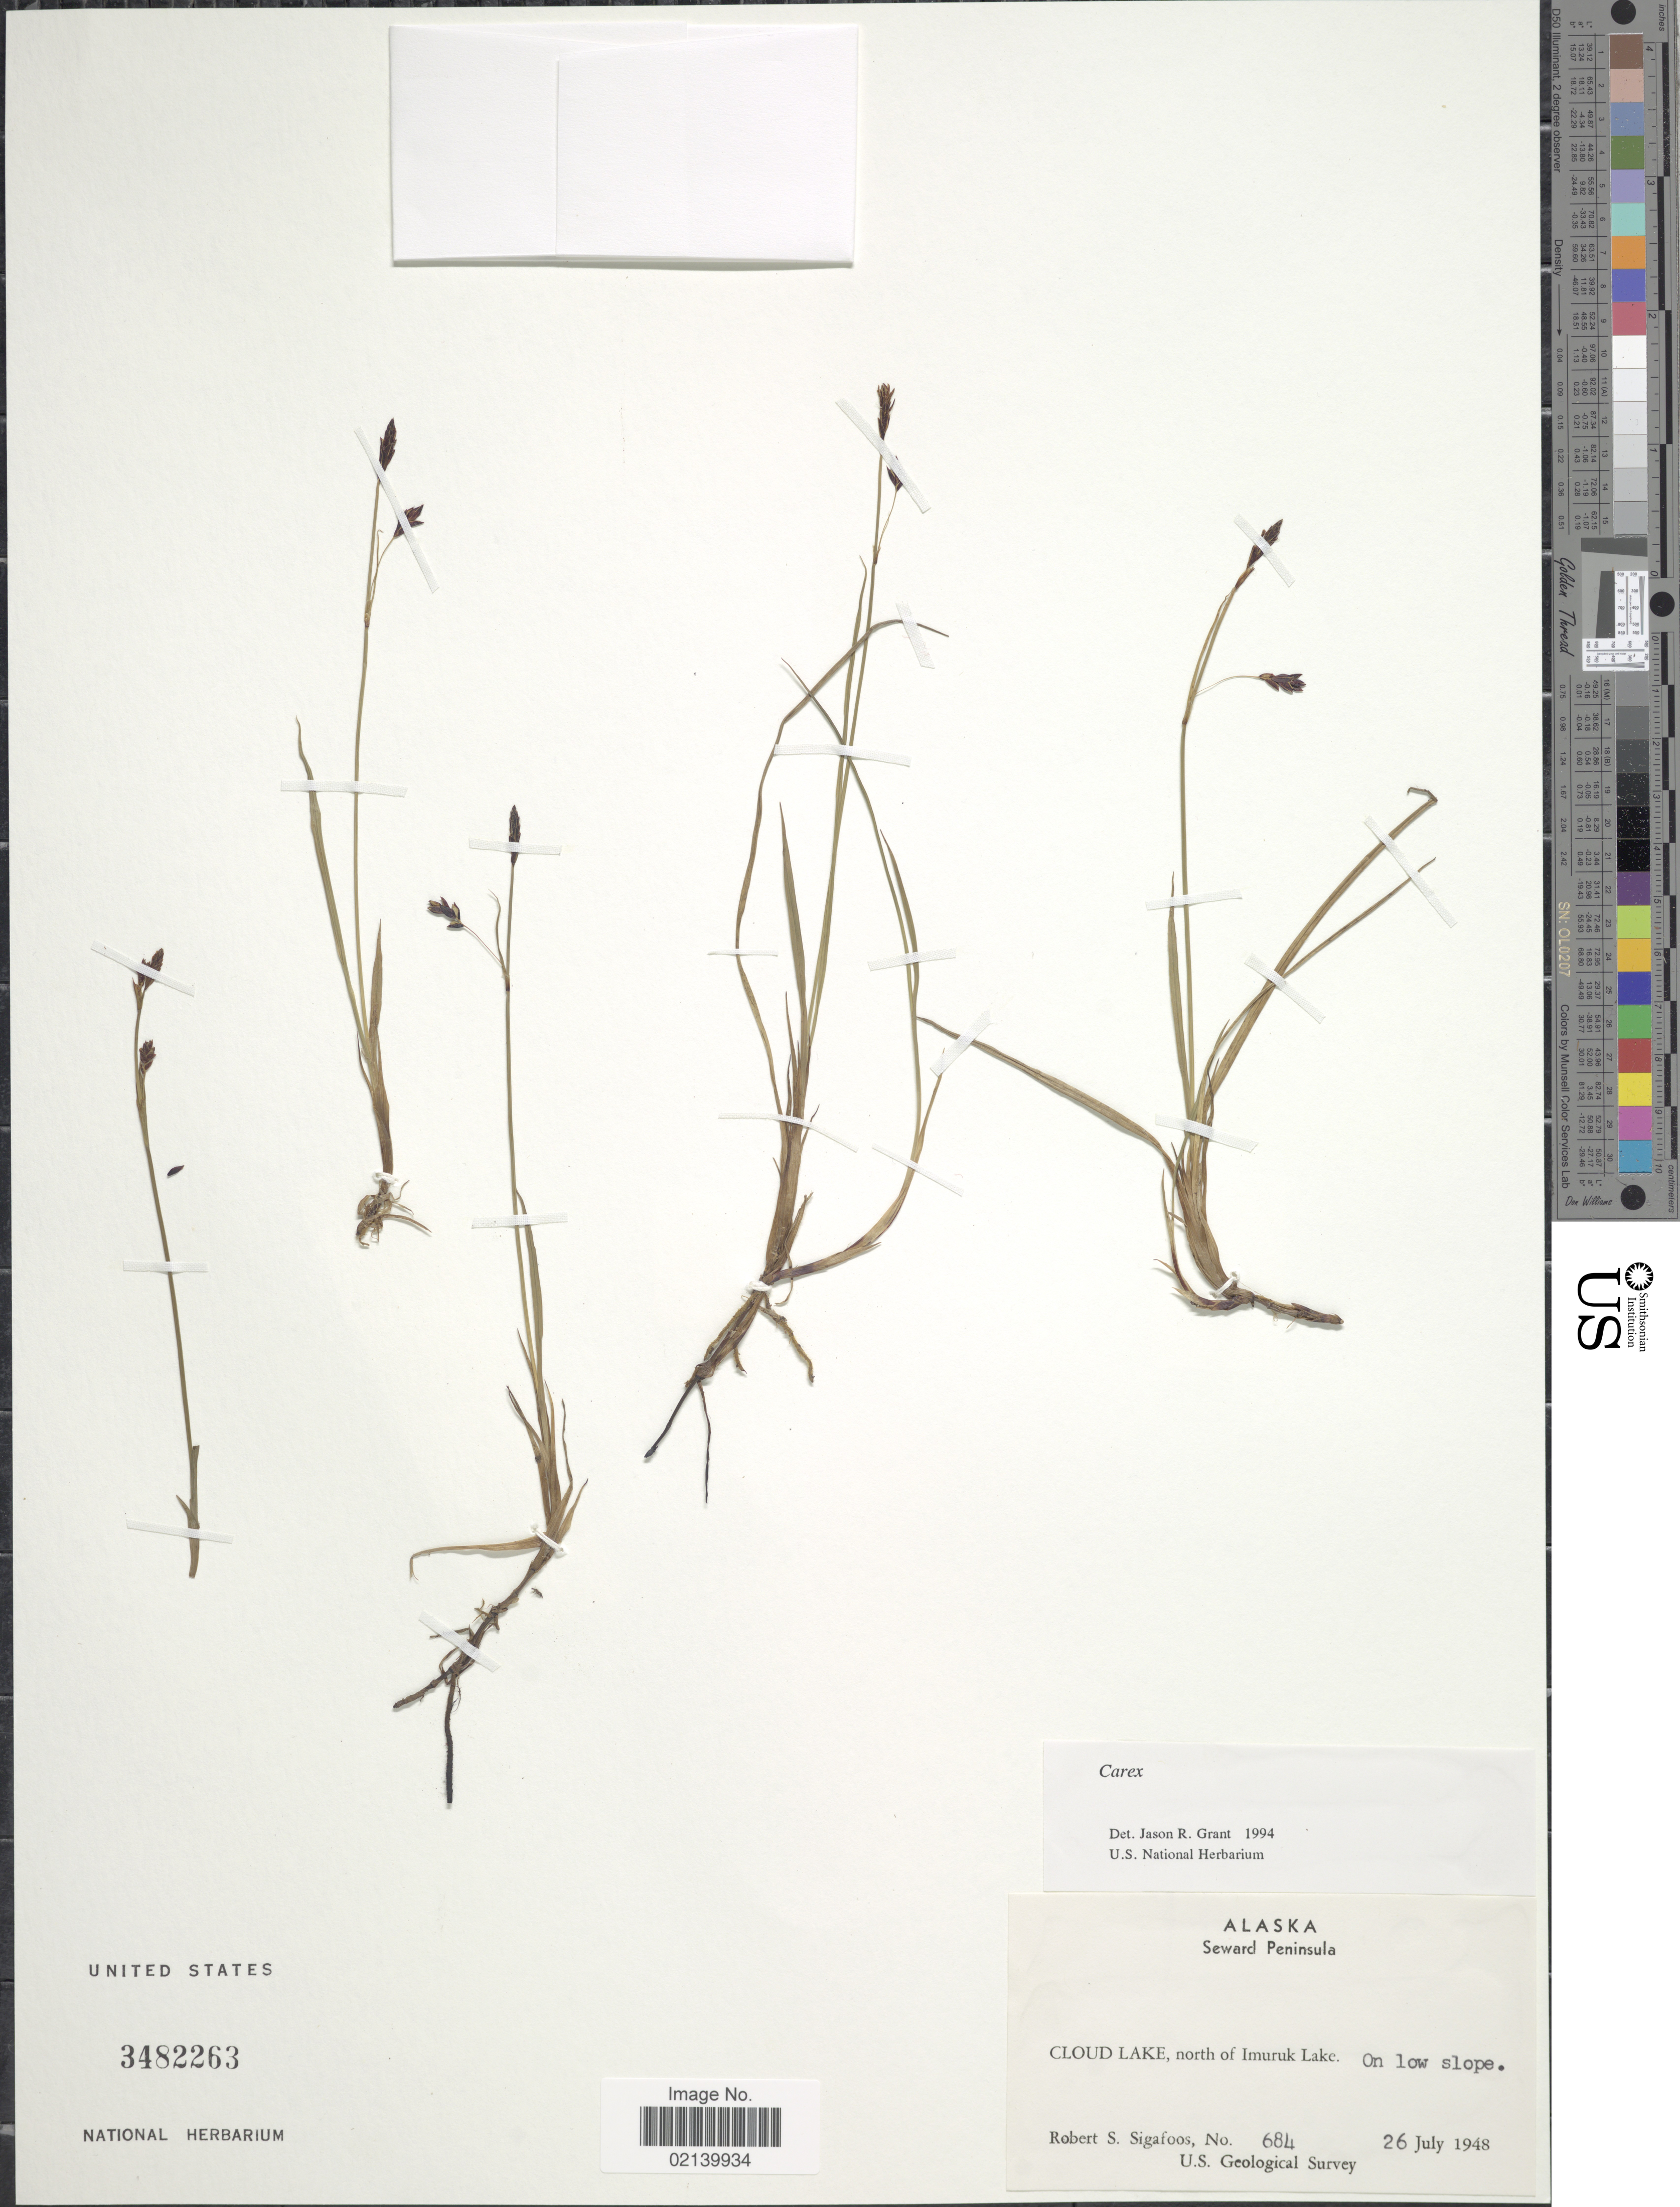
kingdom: Plantae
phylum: Tracheophyta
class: Liliopsida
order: Poales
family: Cyperaceae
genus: Carex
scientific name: Carex sp.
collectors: R. Sigafoos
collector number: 684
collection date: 1948-07-26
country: United States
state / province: Alaska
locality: Alaska, Seward Peninsula. Cloud Lake, north of Imuruk Lake, On low slope.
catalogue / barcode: US 3482263